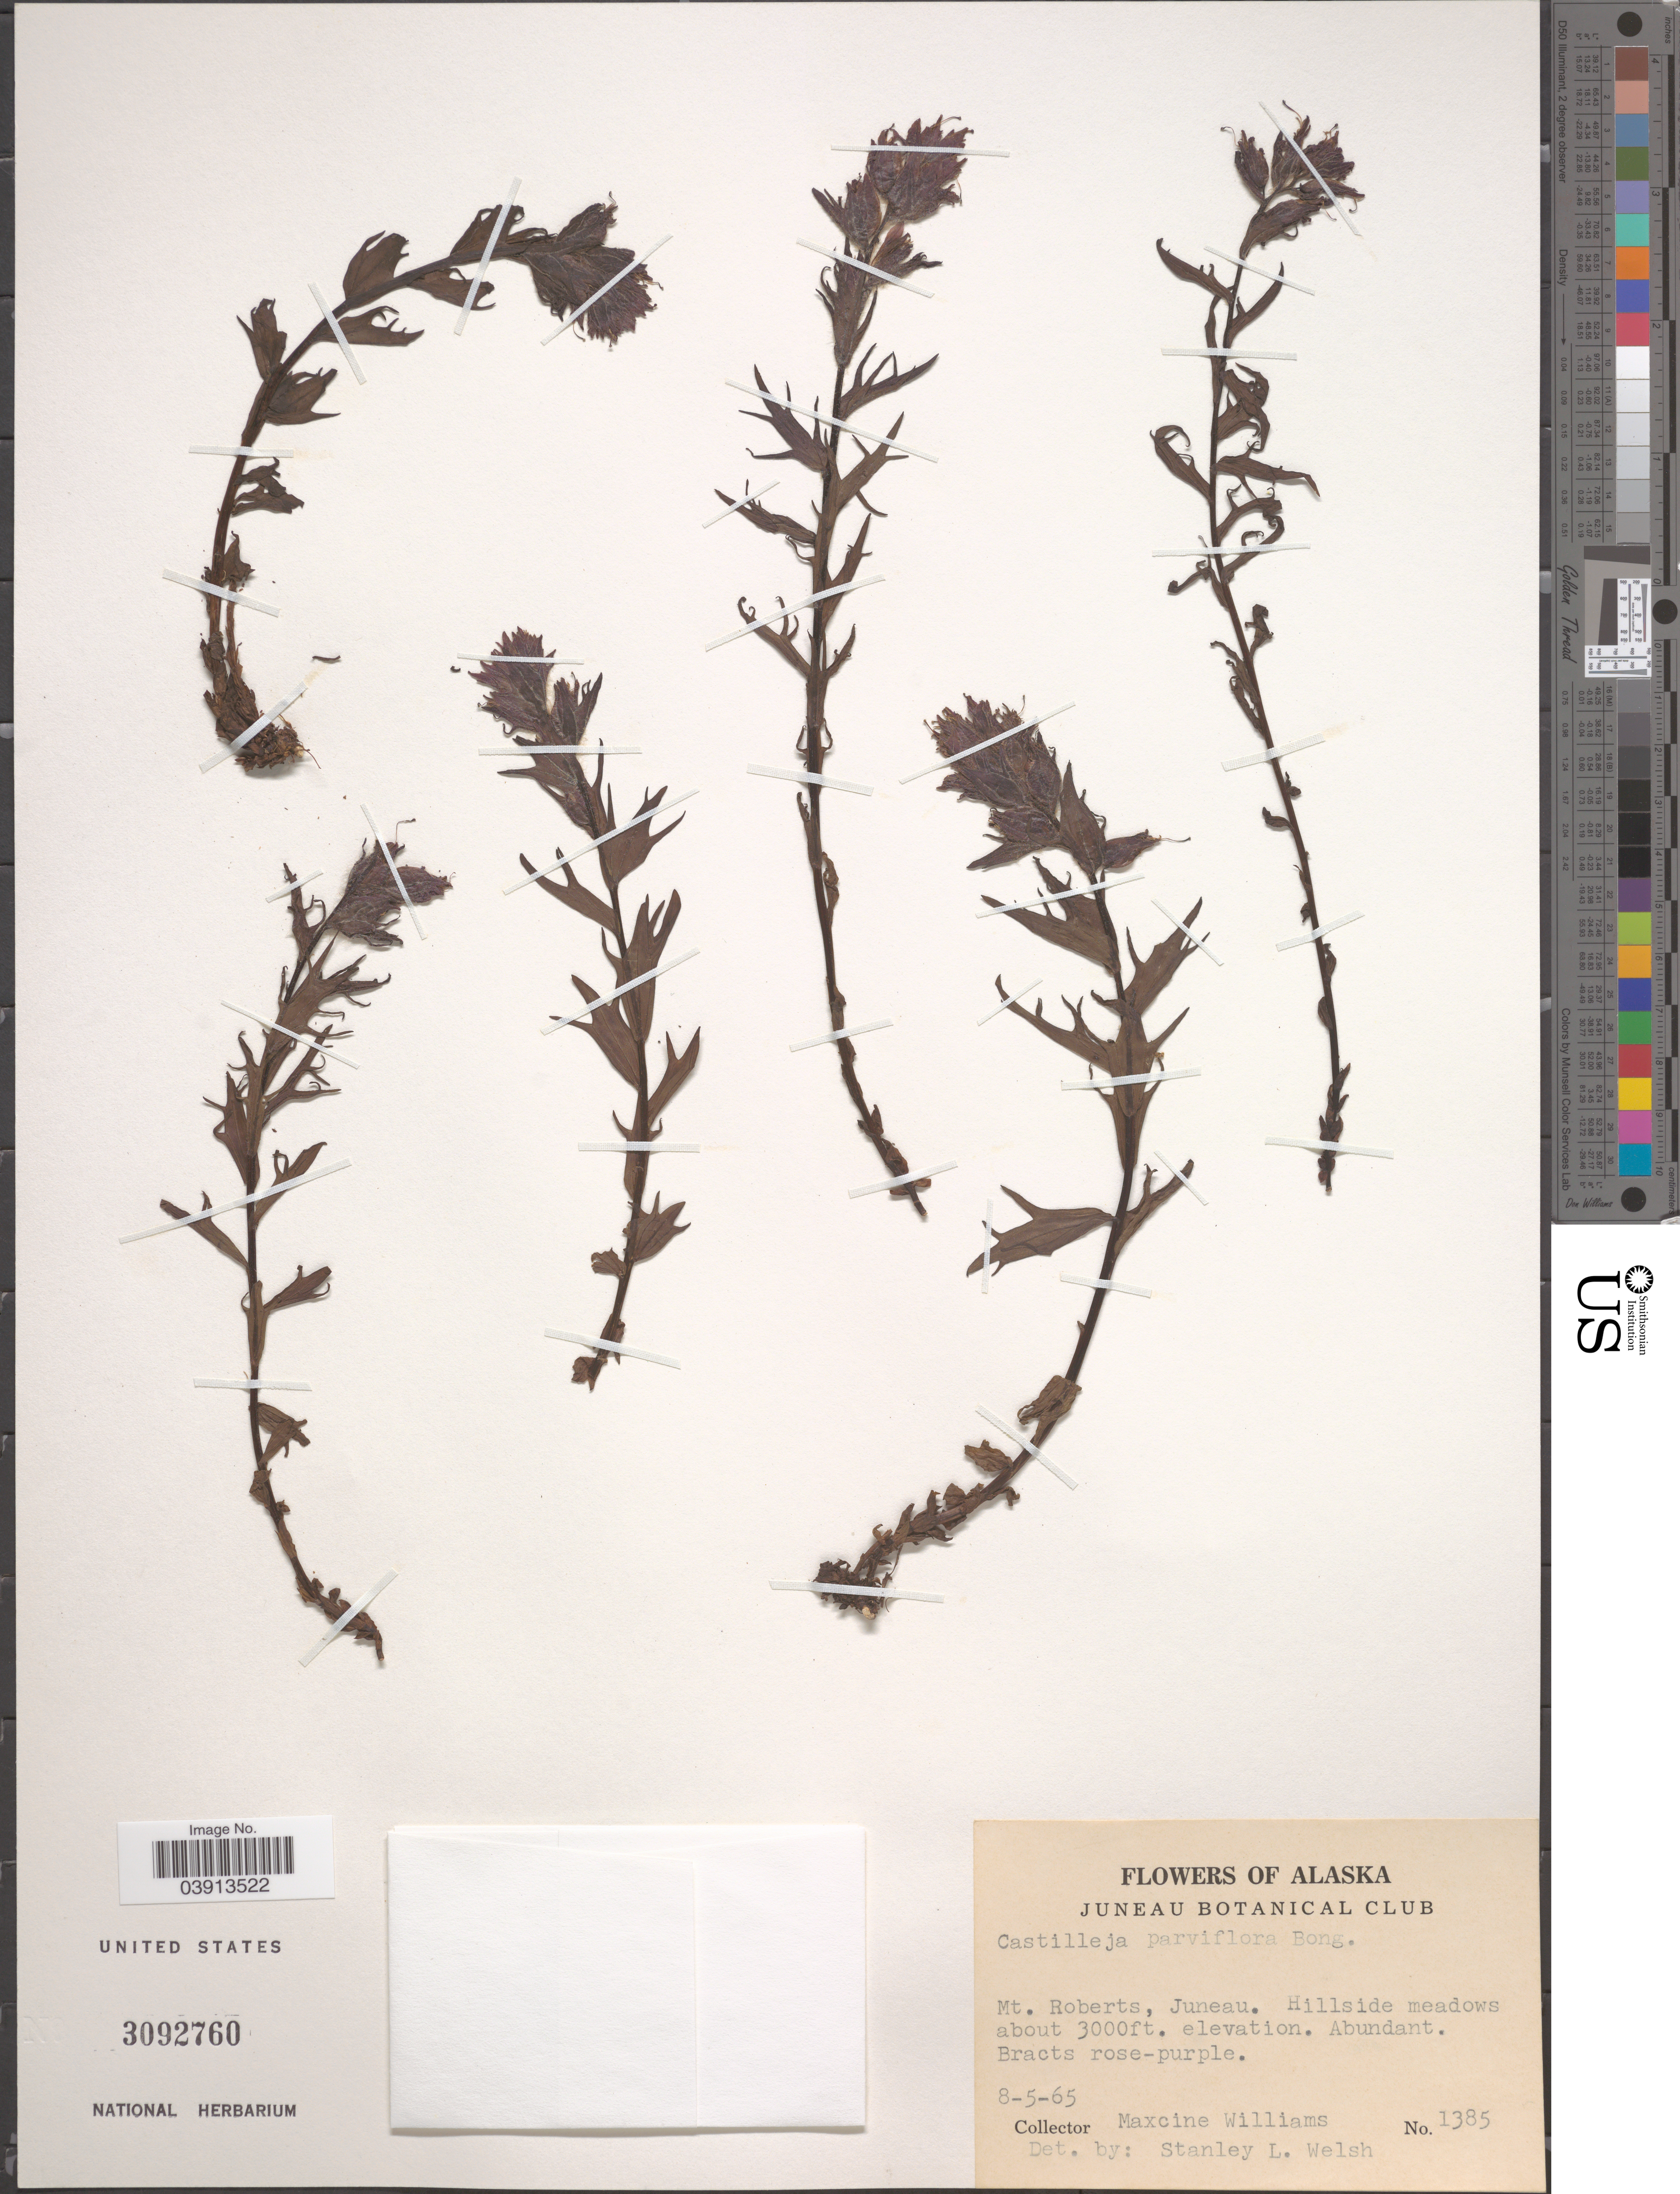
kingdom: Plantae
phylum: Tracheophyta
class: Magnoliopsida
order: Lamiales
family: Orobanchaceae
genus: Castilleja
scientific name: Castilleja parviflora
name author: Bong.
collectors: M. Williams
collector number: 1385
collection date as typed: Transcribed d/m/y: 5/8/65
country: United States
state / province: Alaska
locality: Mt. Roberts, Juneau.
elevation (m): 914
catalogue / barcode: US 3092760